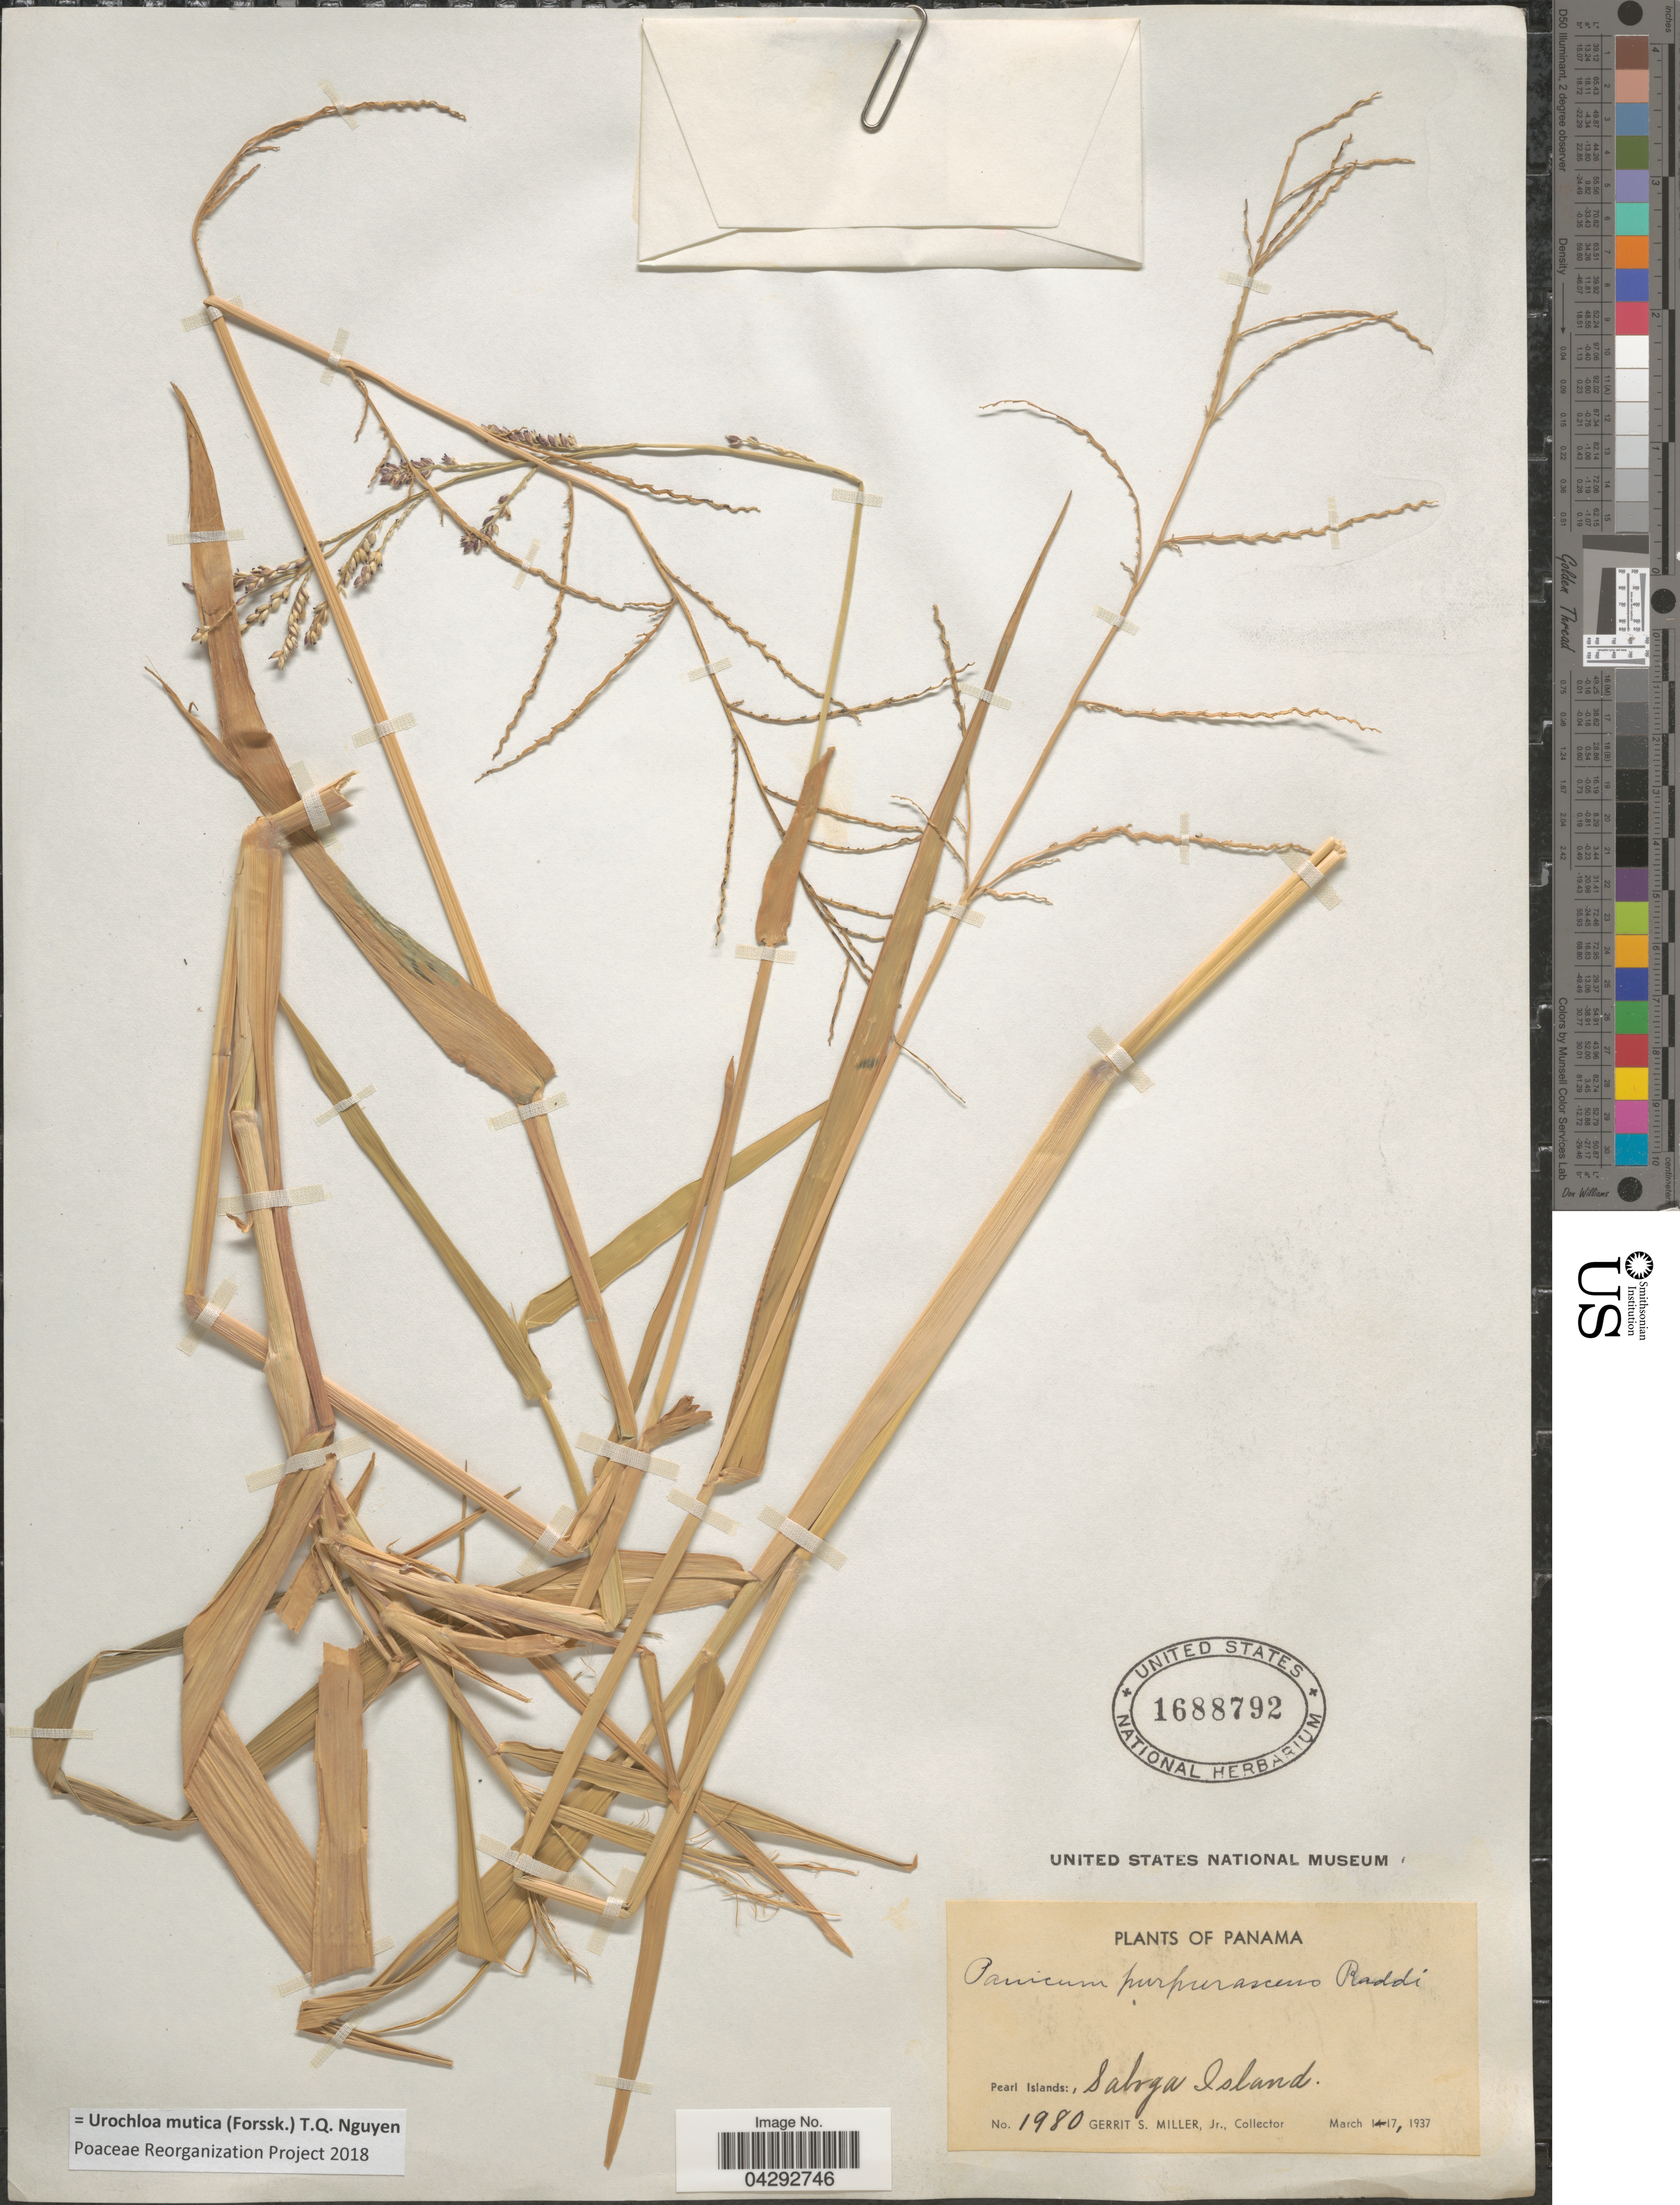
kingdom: Plantae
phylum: Tracheophyta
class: Liliopsida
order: Poales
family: Poaceae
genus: Urochloa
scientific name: Urochloa mutica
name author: (Forssk.) T.Q. Nguyen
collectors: G. S. Miller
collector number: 1980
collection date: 1937-03-17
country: Panama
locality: Pearl Islands: Saboga Island.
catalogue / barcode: US 1688792